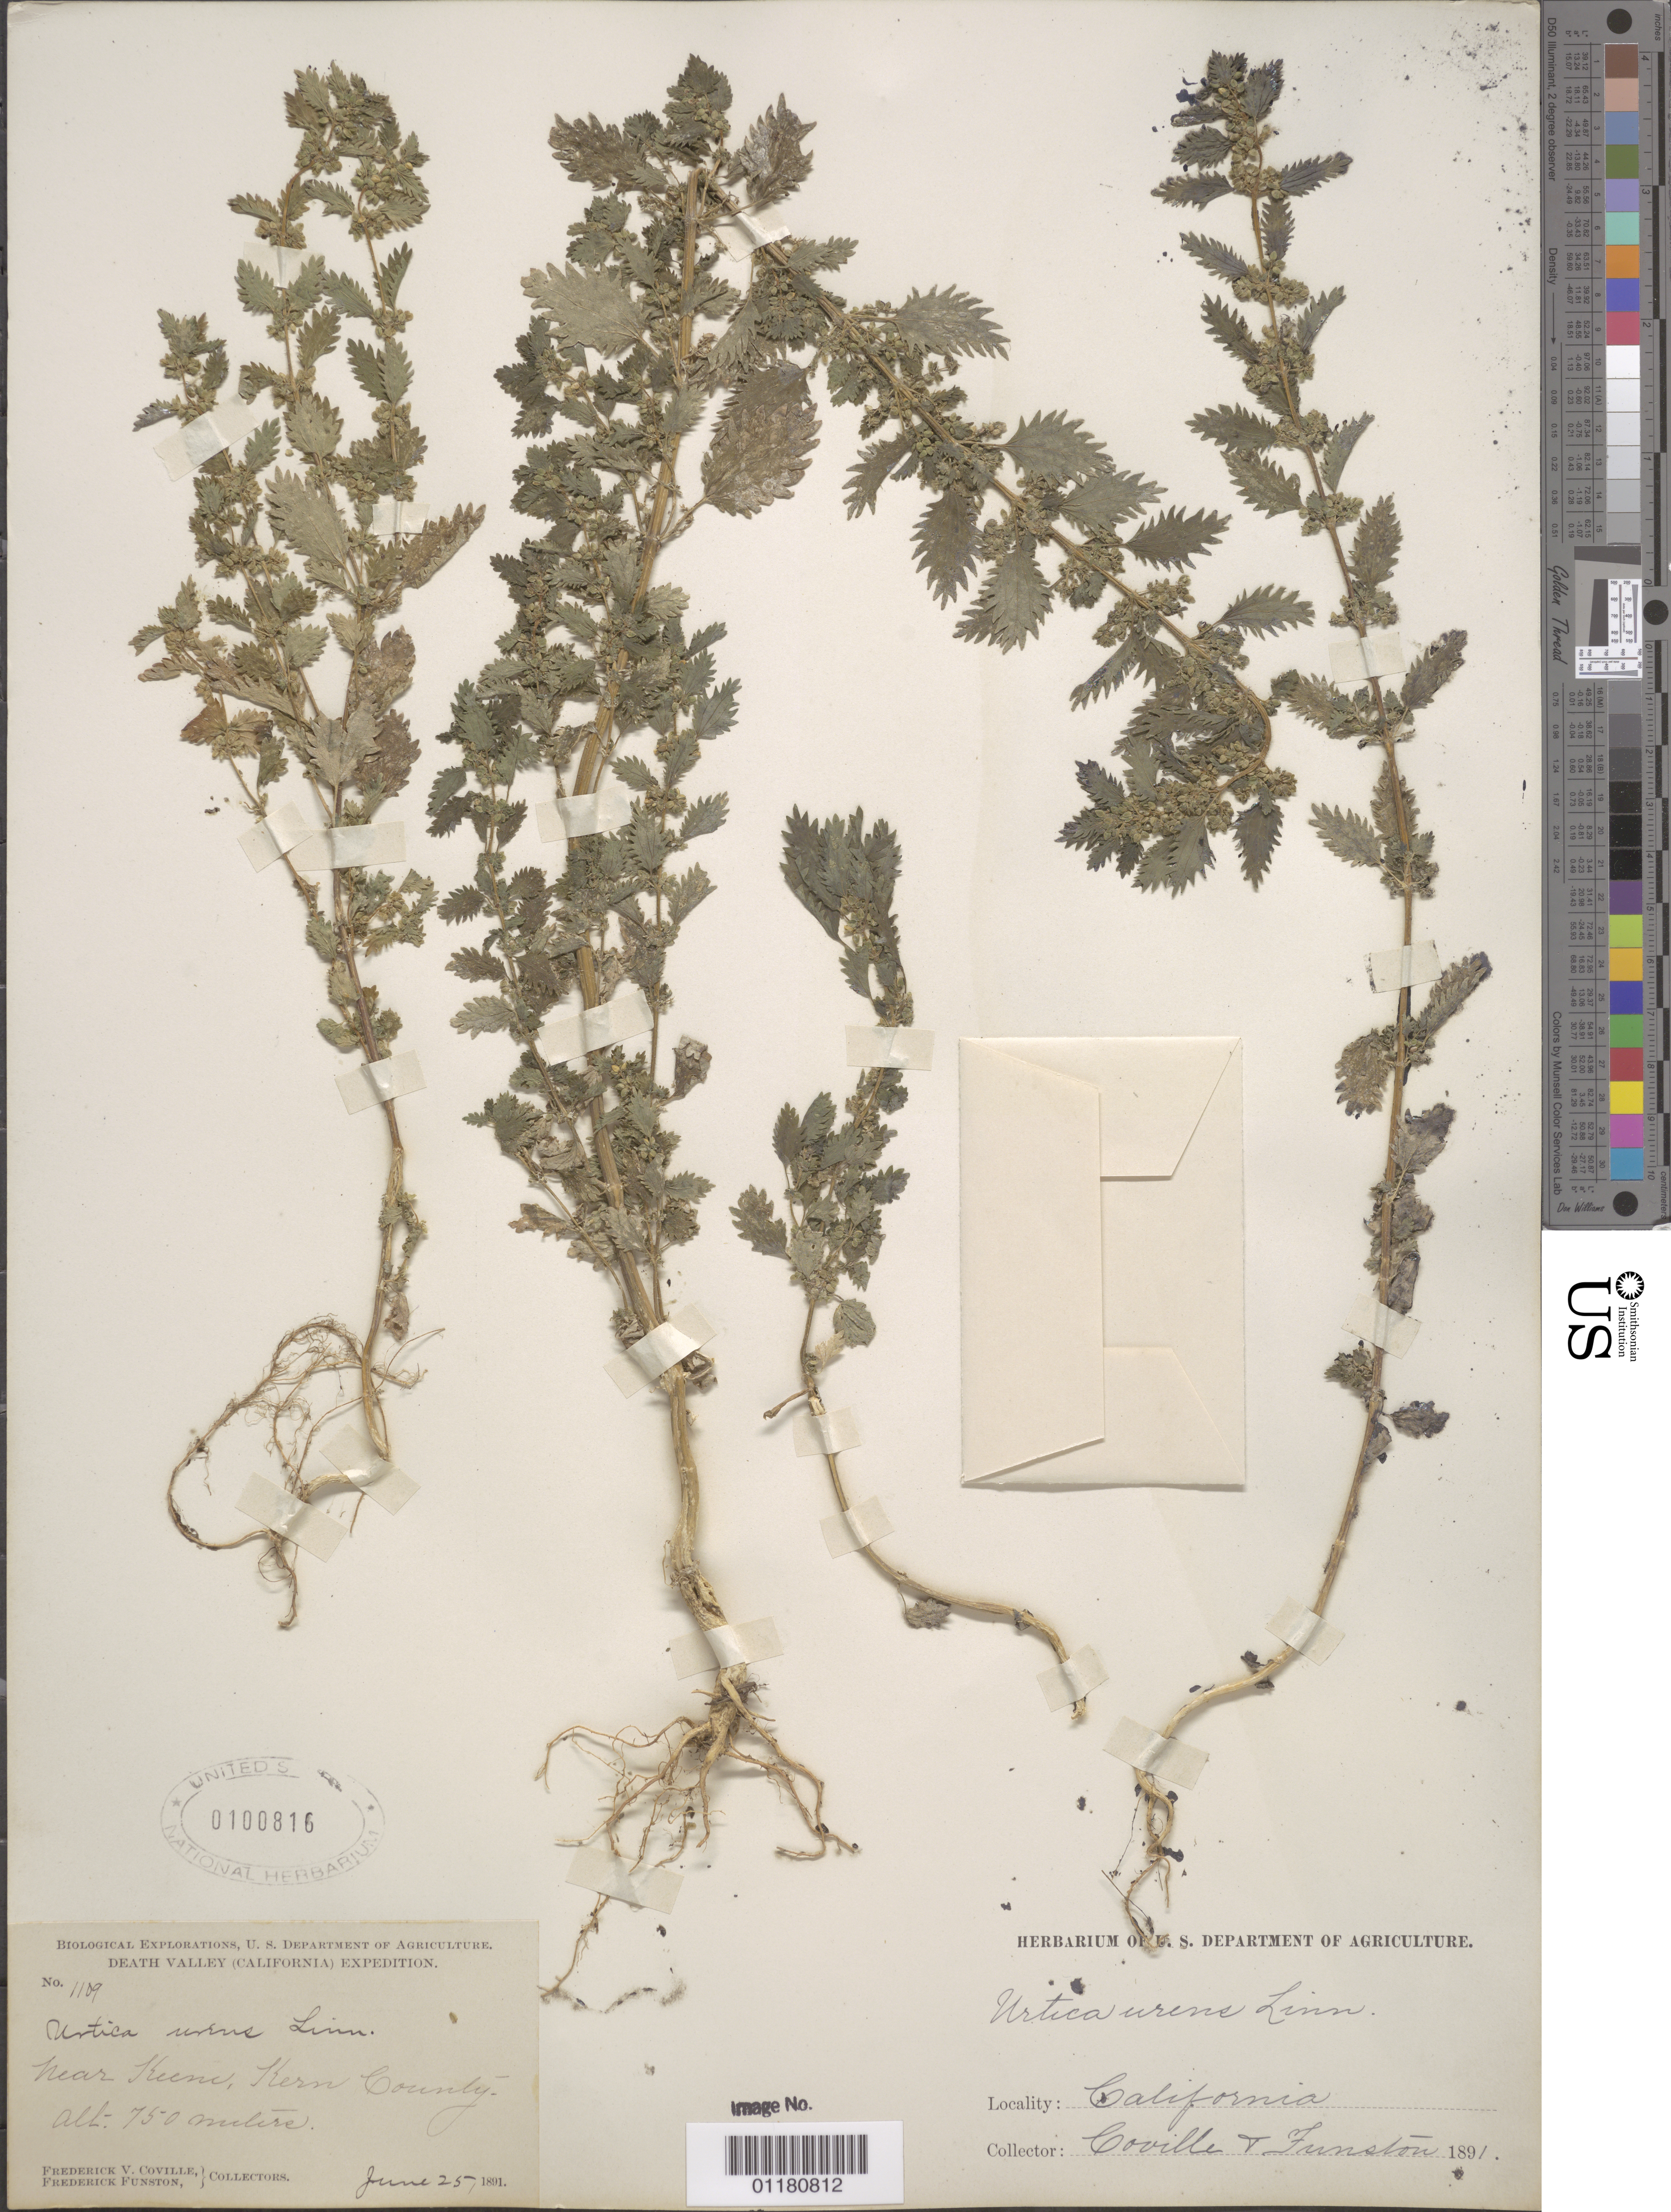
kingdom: Plantae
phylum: Tracheophyta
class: Magnoliopsida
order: Rosales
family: Urticaceae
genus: Urtica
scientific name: Urtica urens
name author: L.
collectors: F. V. Coville & F. Funston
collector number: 1109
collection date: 1891-06-25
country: United States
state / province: California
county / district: Kern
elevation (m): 750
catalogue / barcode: US 100816